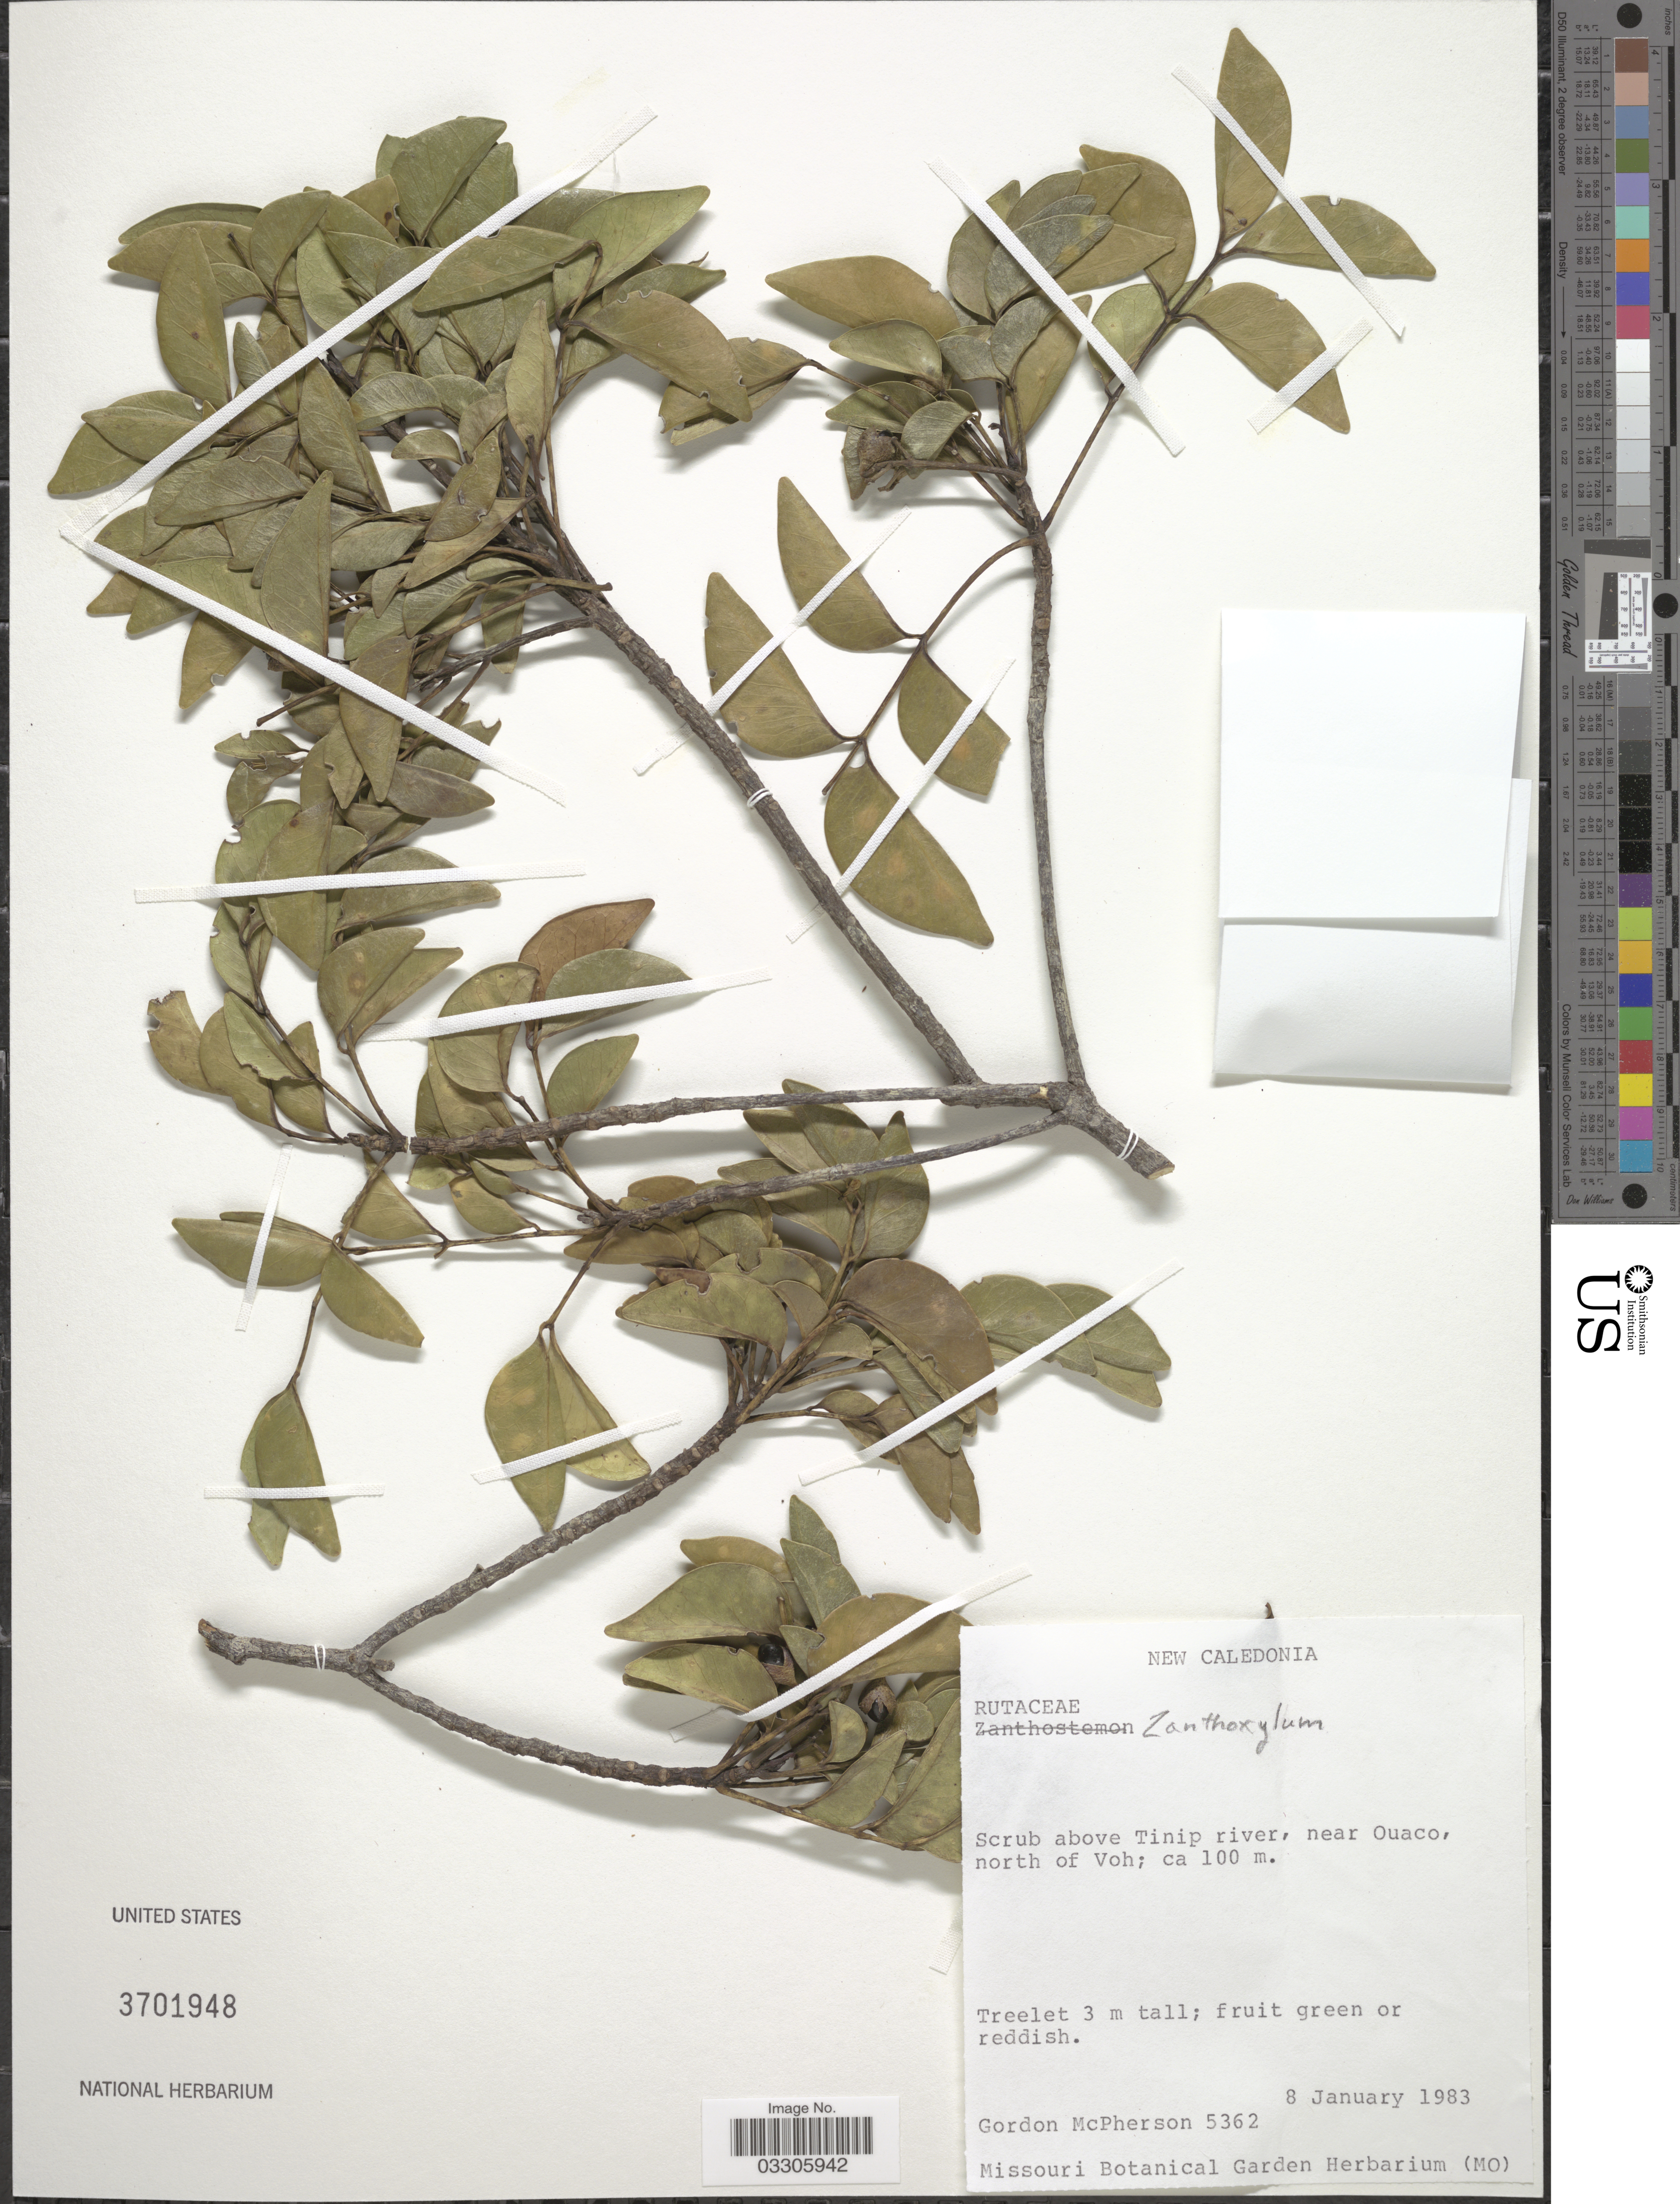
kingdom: Plantae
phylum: Tracheophyta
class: Magnoliopsida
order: Sapindales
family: Rutaceae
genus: Zanthoxylum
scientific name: Zanthoxylum sp.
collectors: G. D. McPherson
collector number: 5362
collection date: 1983-01-08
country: New Caledonia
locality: Scrub above Tinip river, near Ouaco, north of Voh.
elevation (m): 100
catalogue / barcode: US 3701948